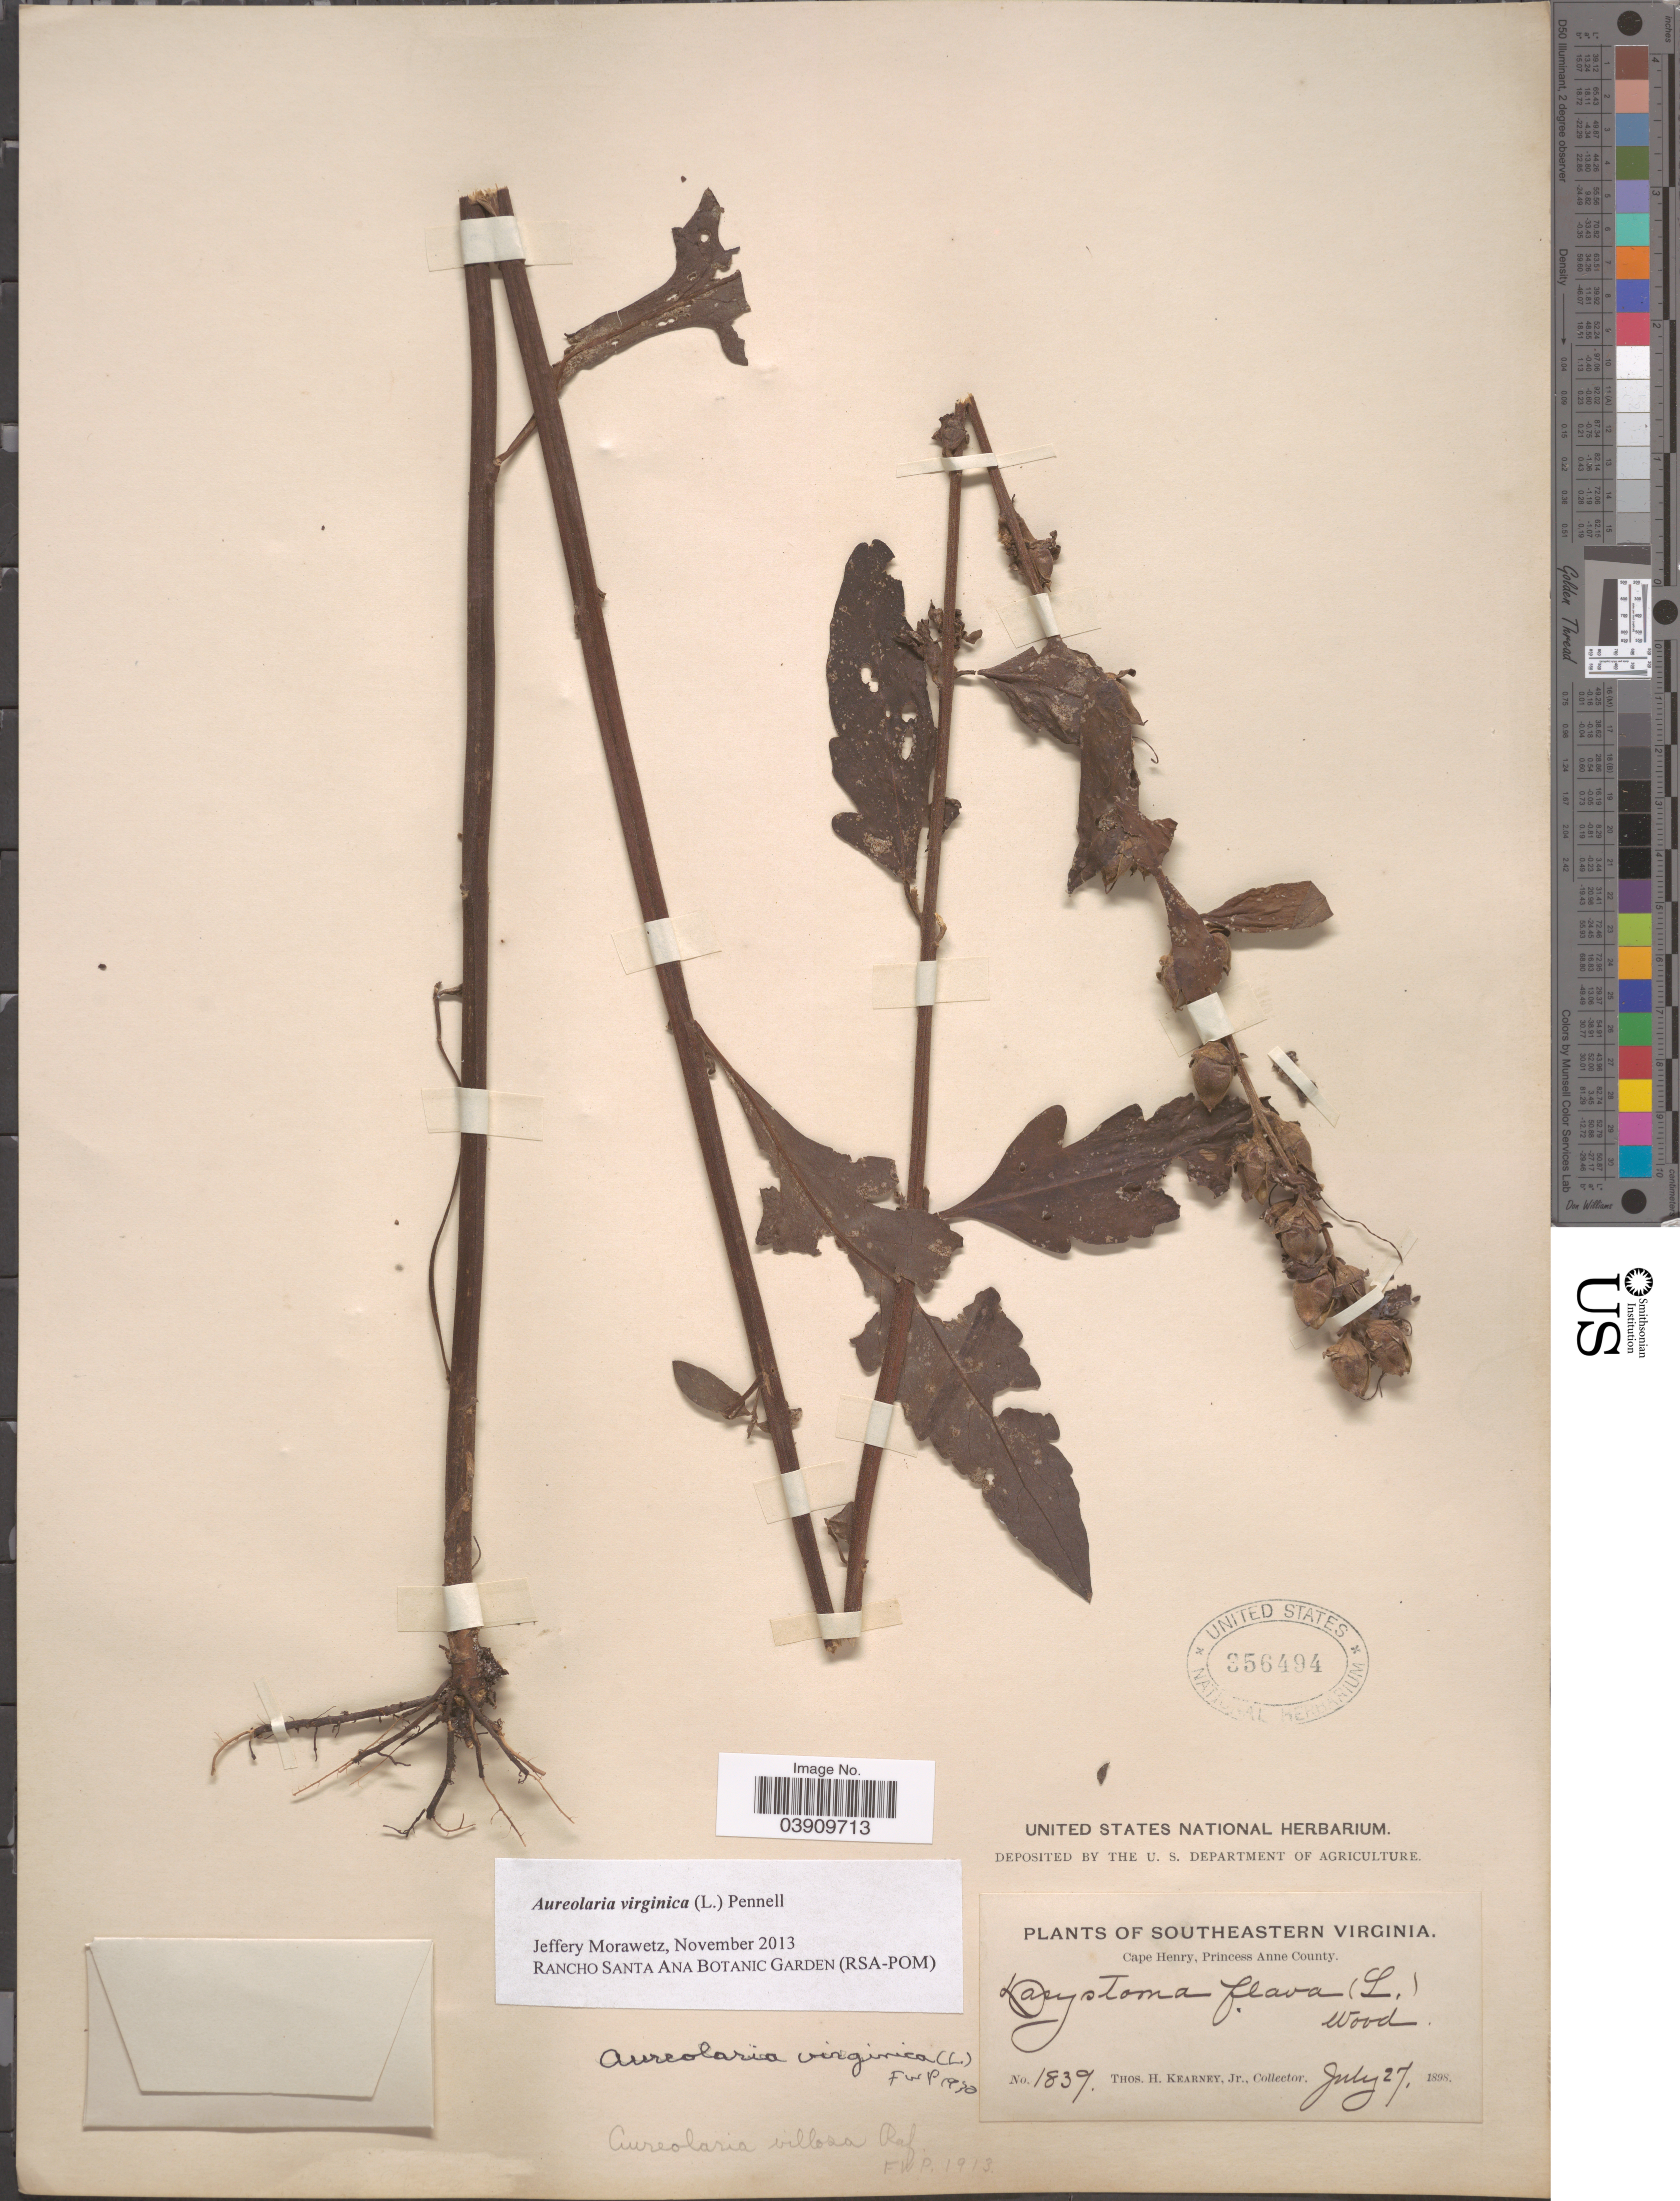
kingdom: Plantae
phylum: Tracheophyta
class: Magnoliopsida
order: Lamiales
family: Orobanchaceae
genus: Aureolaria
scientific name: Aureolaria virginica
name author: (L.) Pennell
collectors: T. H. Kearney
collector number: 1839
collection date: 1898-07-27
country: United States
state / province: Virginia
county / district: City of Virginia Beach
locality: Southeastern Virginia. cape Henry, Princess Anne (=historic county name) County.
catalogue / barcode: US 356494